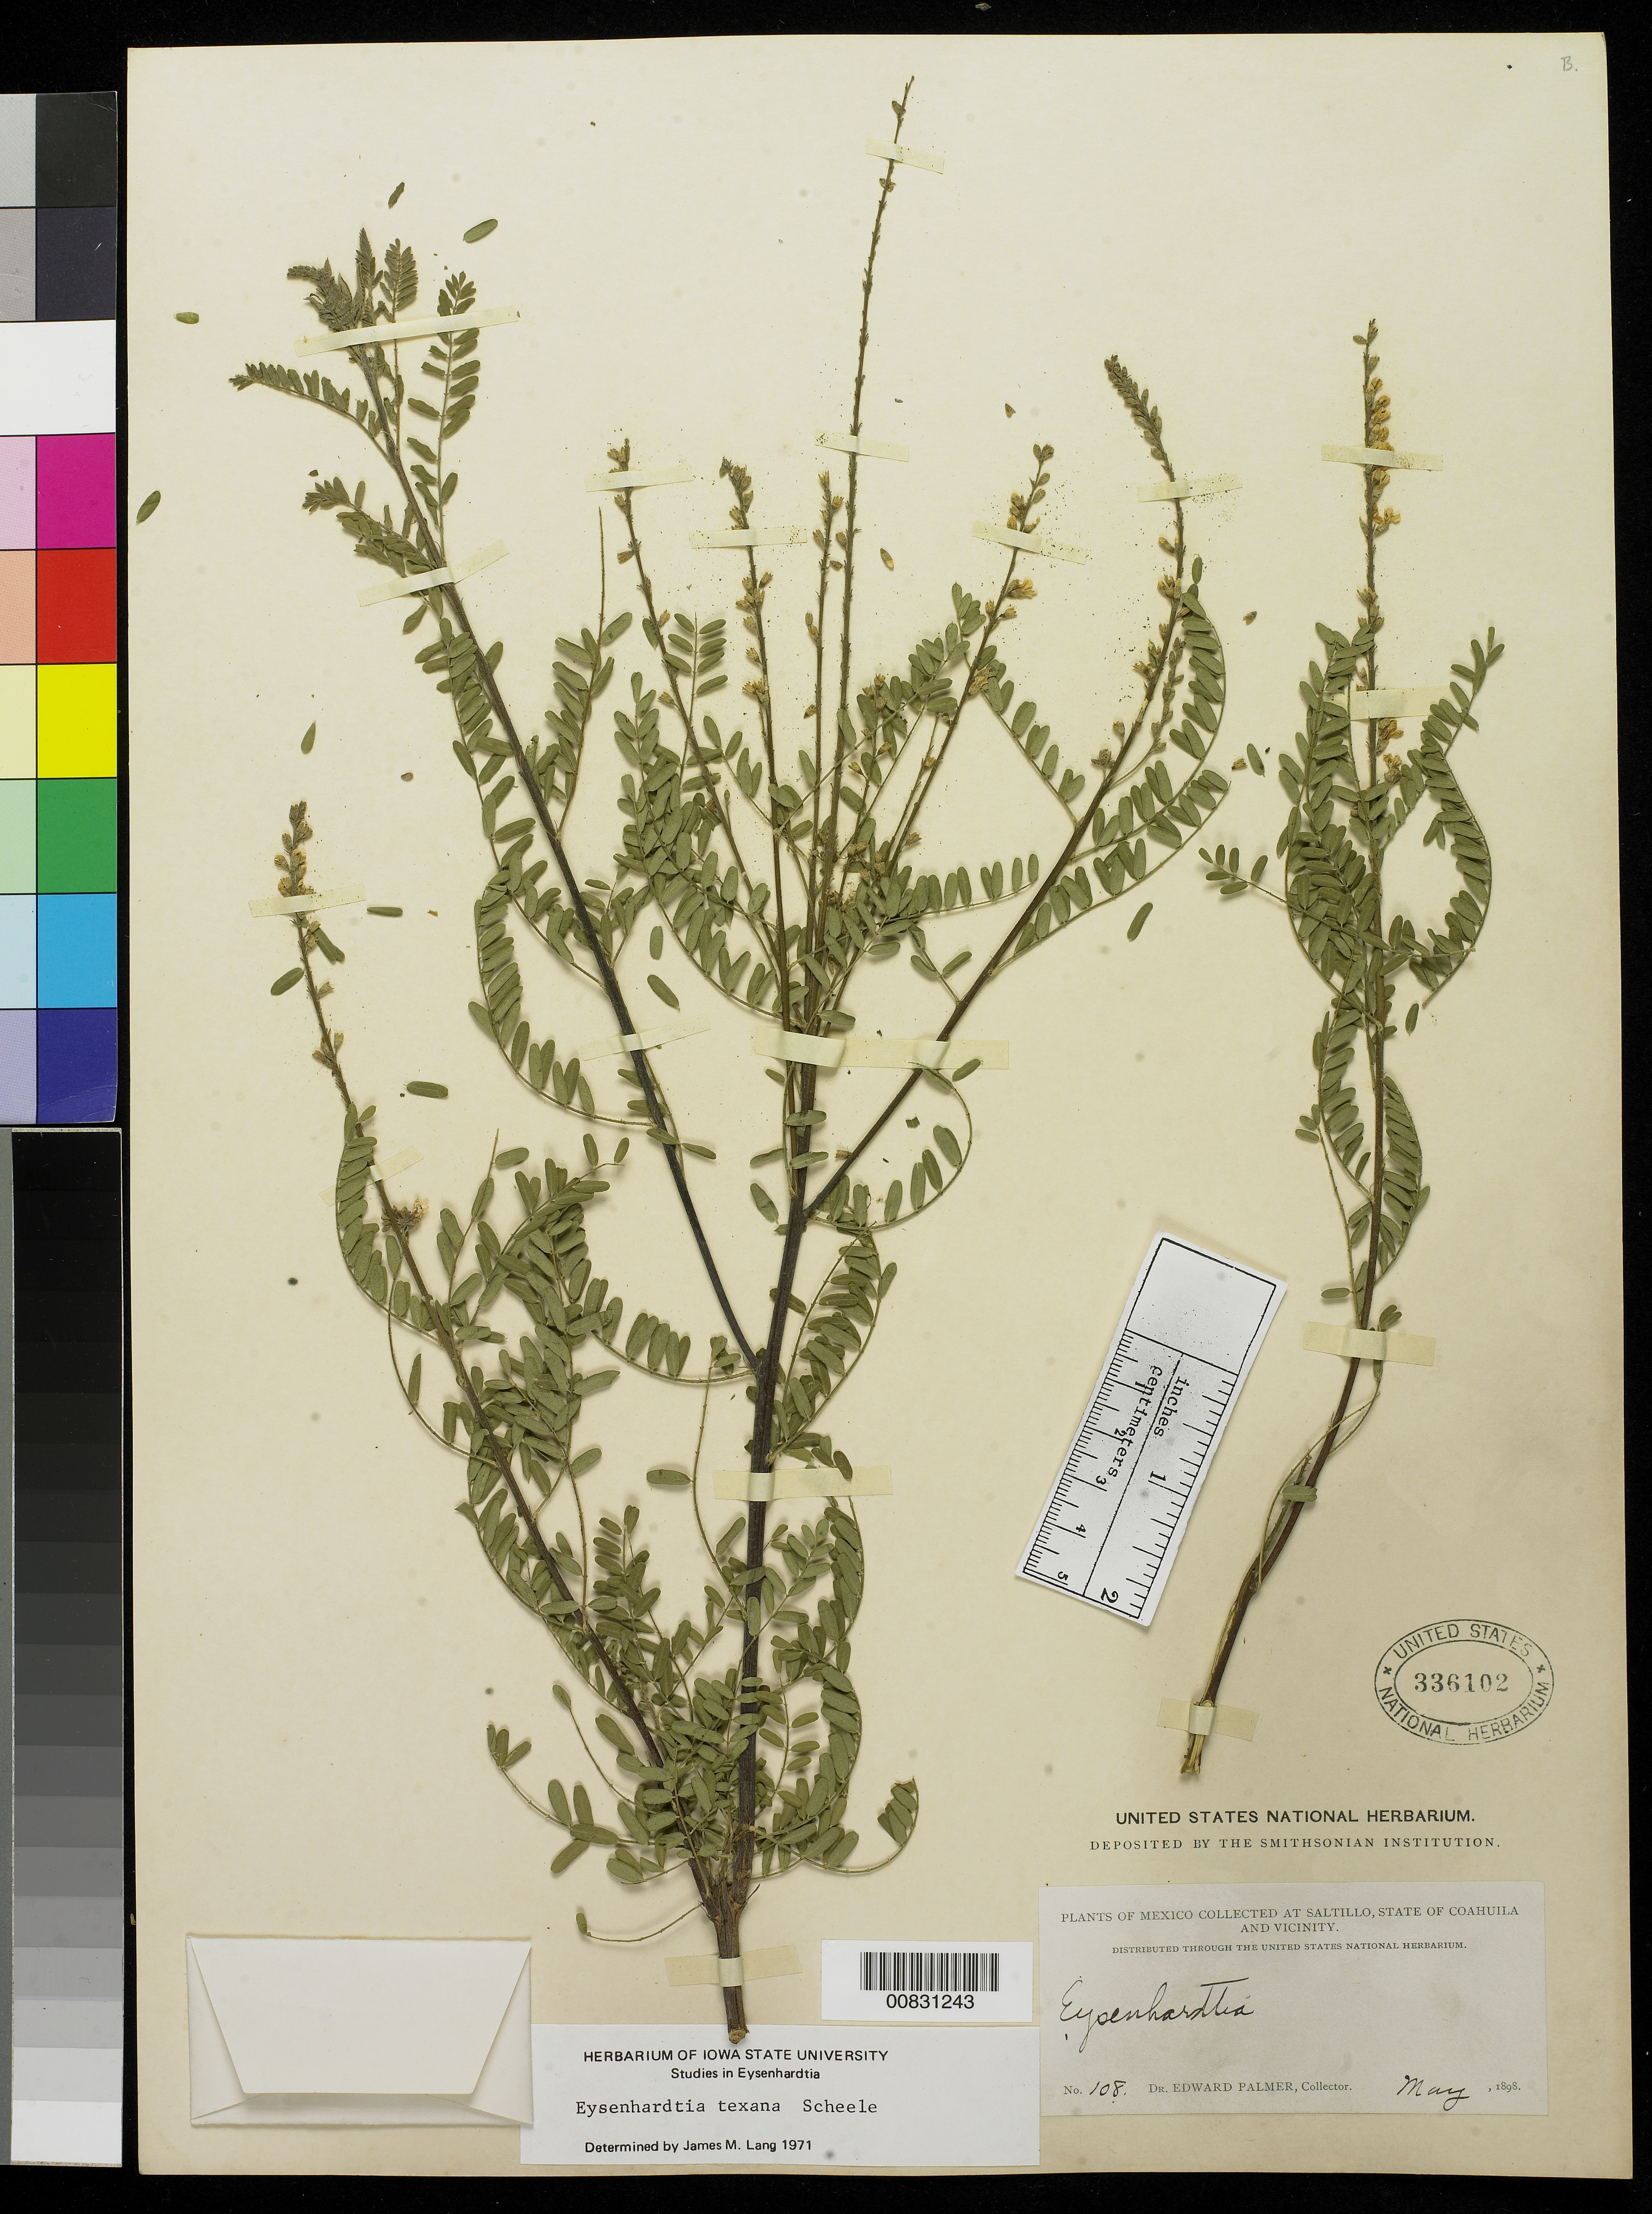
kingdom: Plantae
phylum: Tracheophyta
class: Magnoliopsida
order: Fabales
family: Fabaceae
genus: Eysenhardtia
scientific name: Eysenhardtia texana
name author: Scheele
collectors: E. Palmer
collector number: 108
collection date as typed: May 1898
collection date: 1898-05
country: Mexico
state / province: Coahuila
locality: Saltillo, Coahuila and vicinity.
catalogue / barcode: US 336102